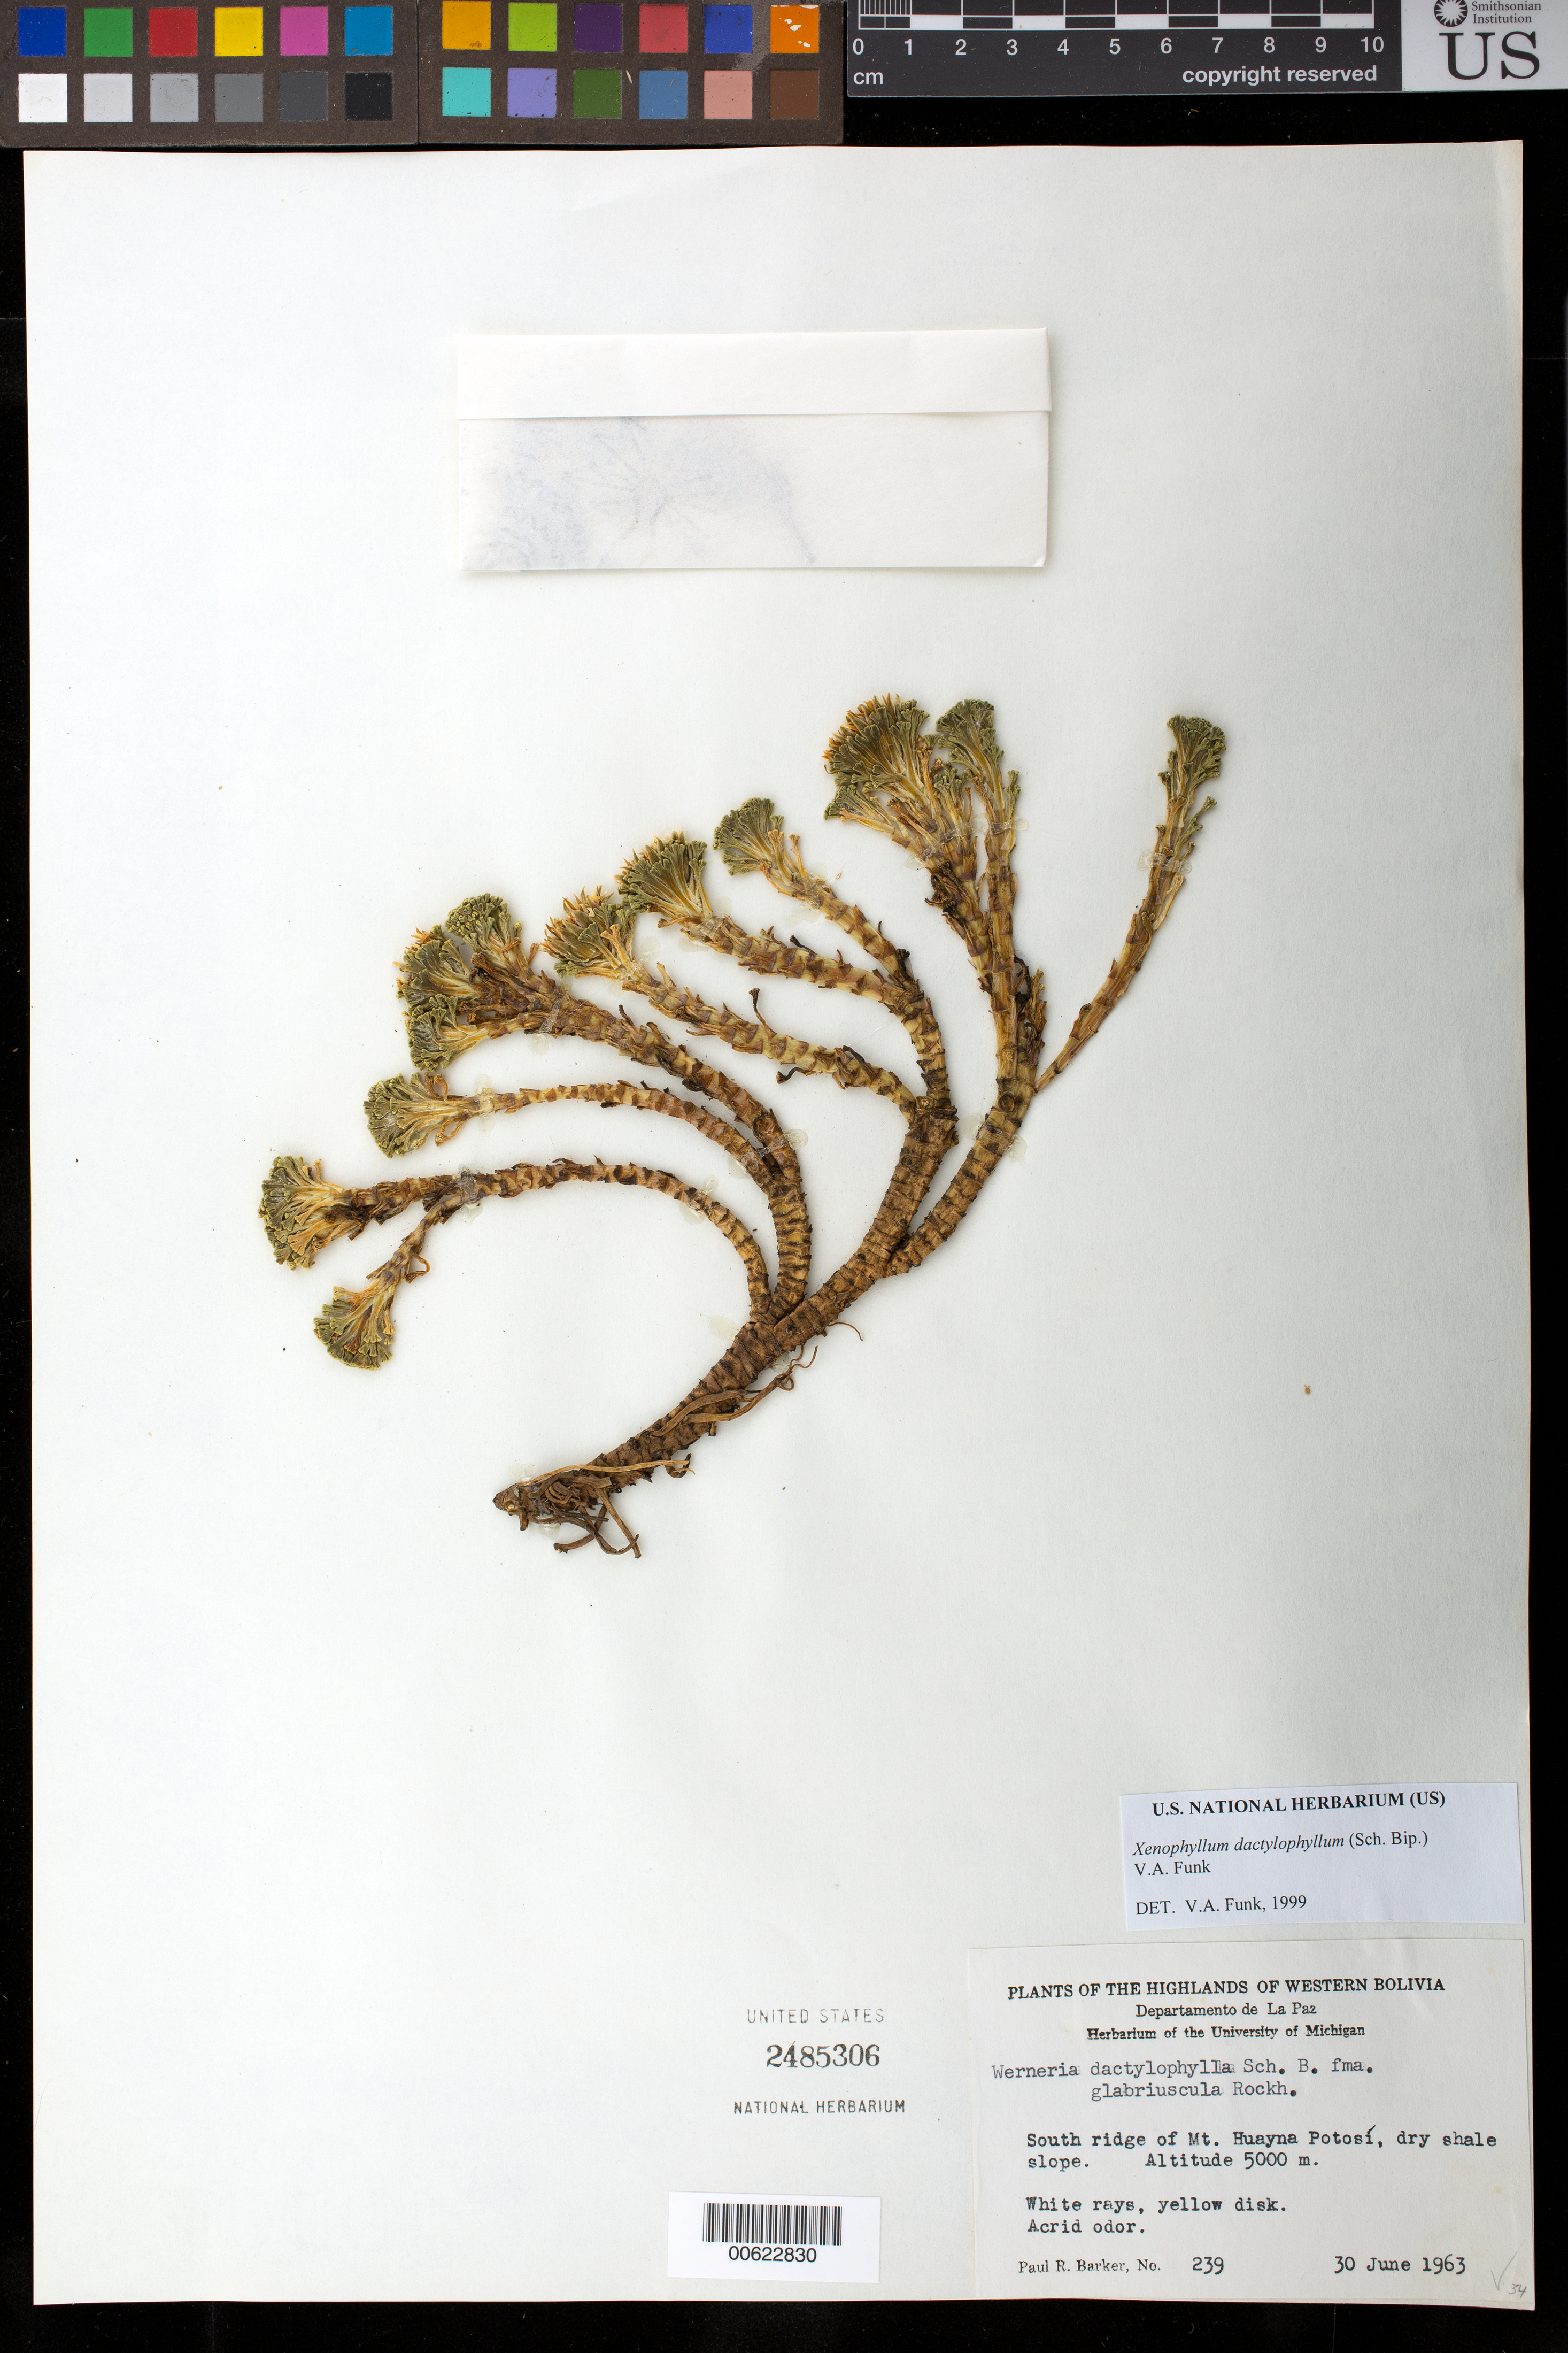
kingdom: Plantae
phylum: Tracheophyta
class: Magnoliopsida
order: Asterales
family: Asteraceae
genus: Xenophyllum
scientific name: Xenophyllum dactylophyllum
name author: (Sch. Bip.) V.A. Funk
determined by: Funk, Vicki A., (BOT), Smithsonian Institution - National Museum of Natural History (UNITED STATES)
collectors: P. R. Barker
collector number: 239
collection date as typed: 30 Jun 1963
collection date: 1963-06-30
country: Bolivia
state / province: La Paz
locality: South ridge of Mt. Huayan Potosi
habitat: Dry shale slopes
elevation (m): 5000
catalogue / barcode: US 2485306